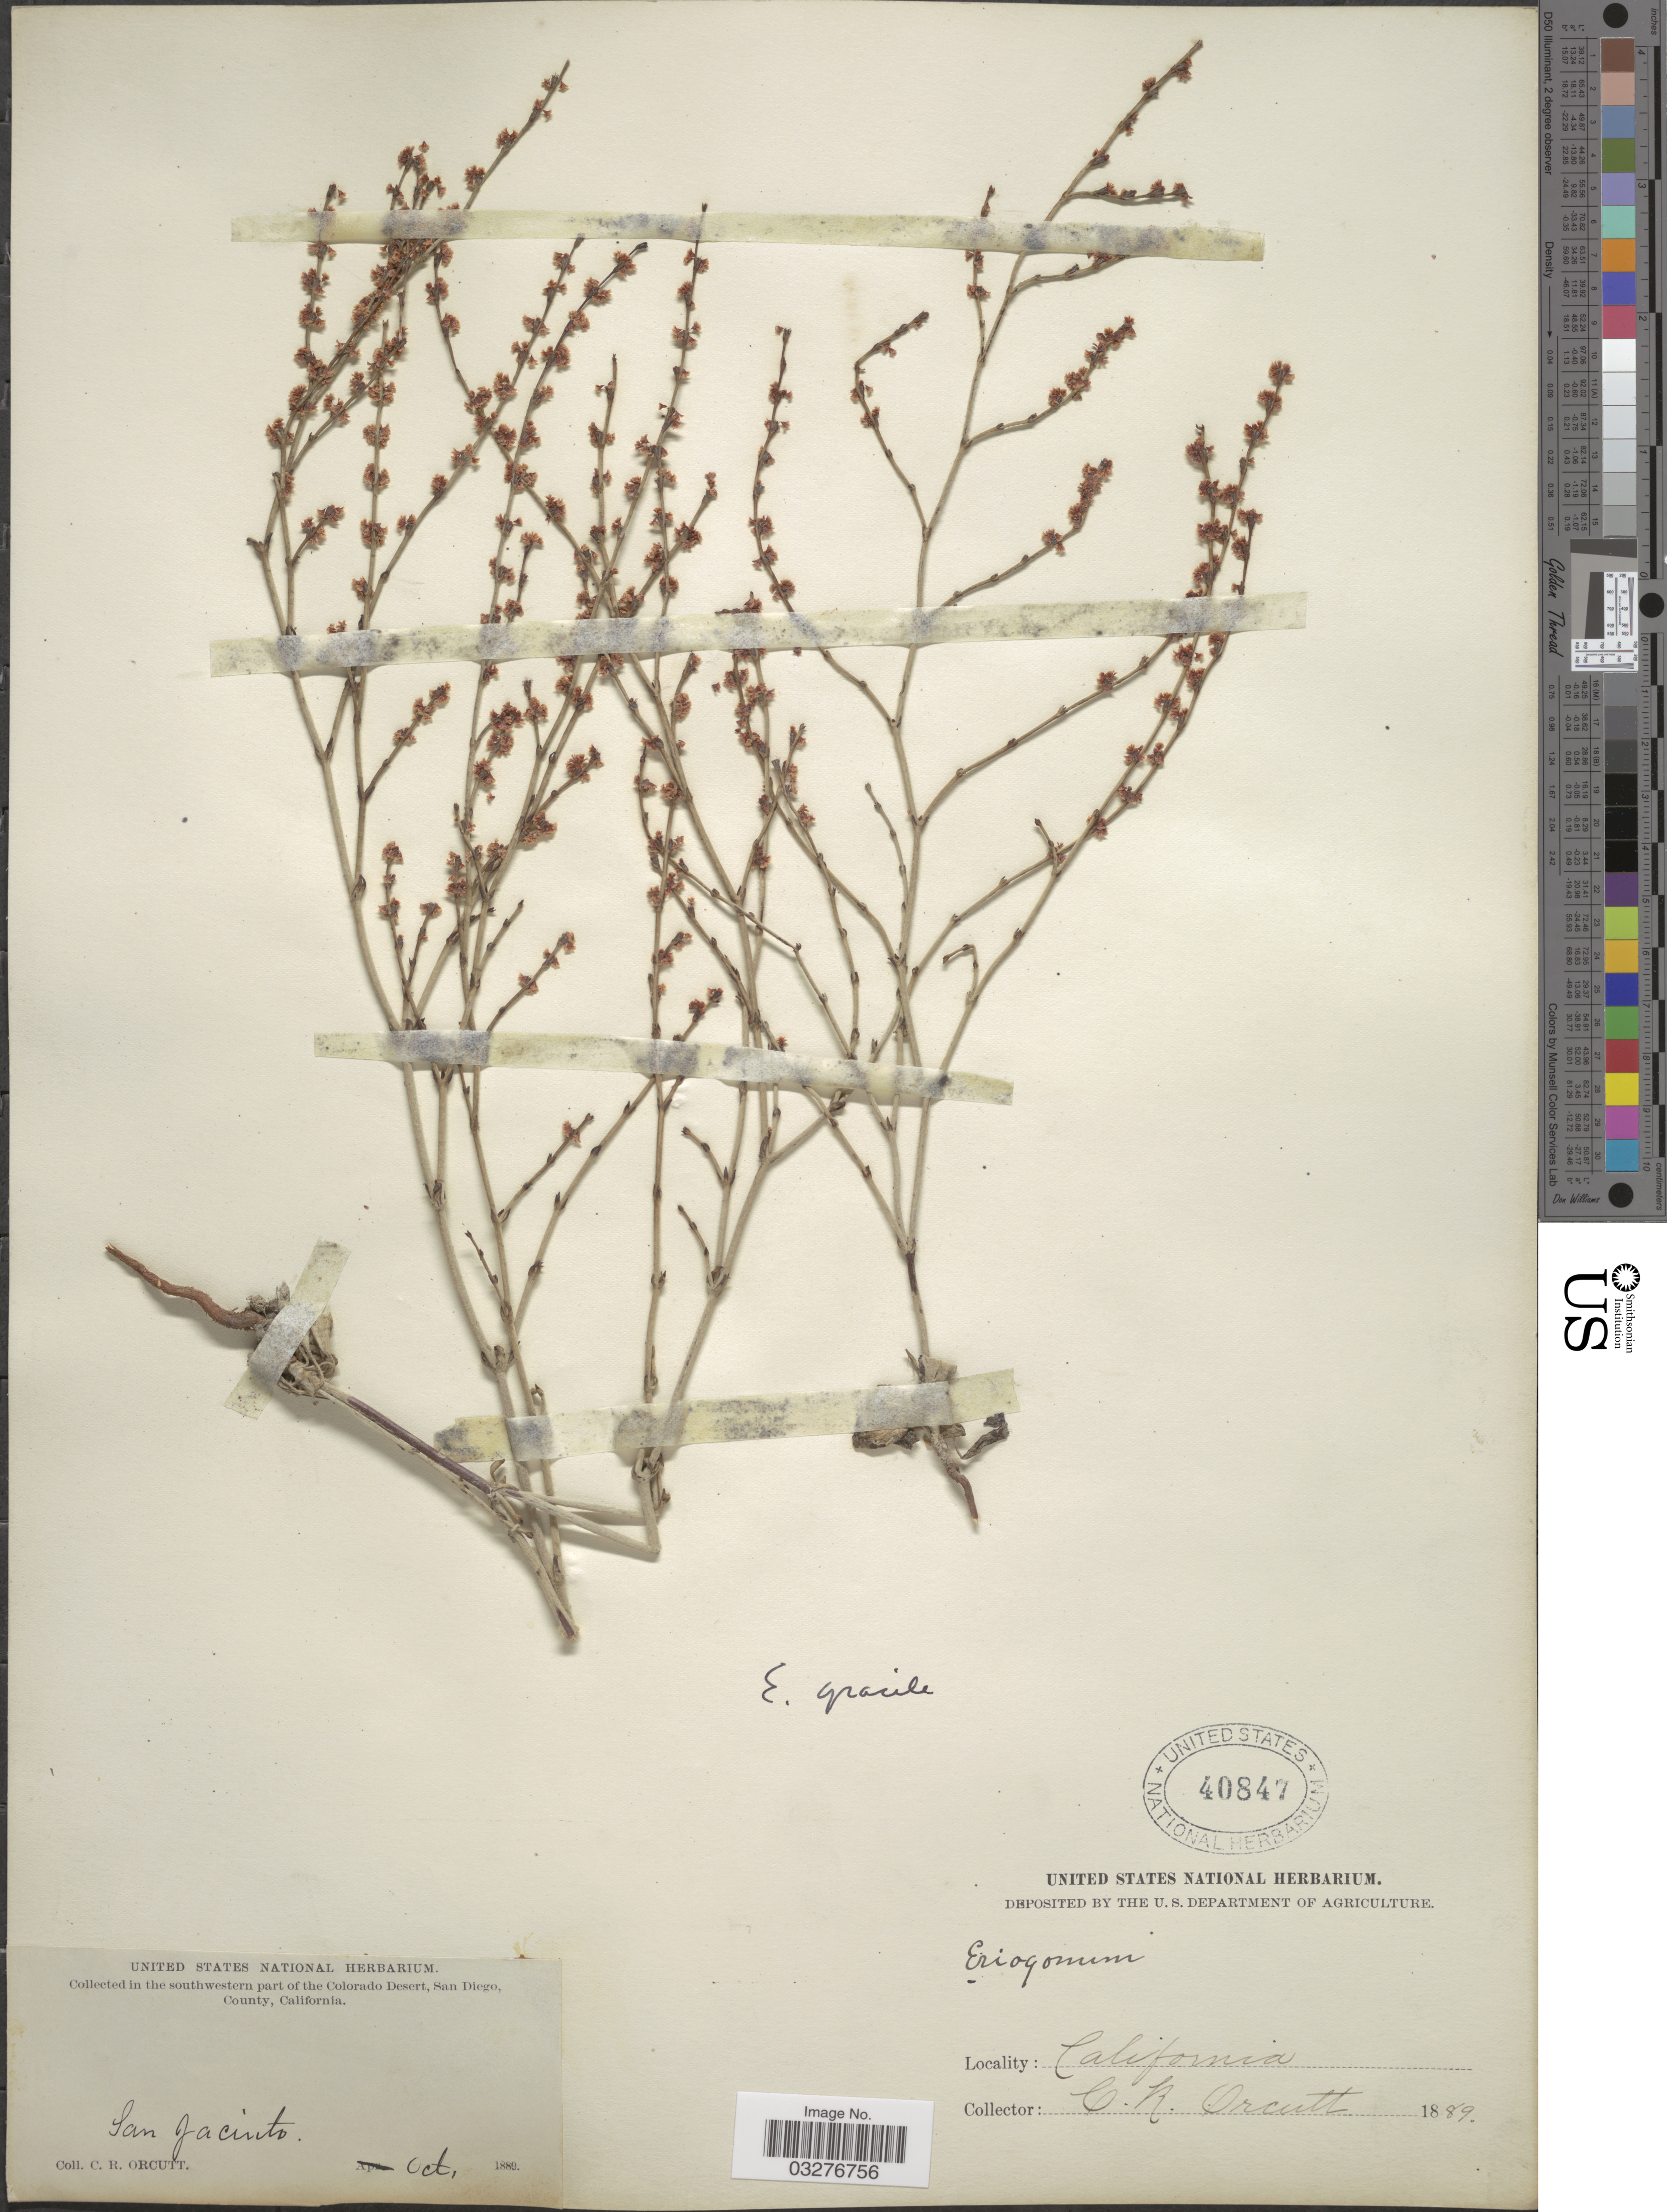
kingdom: Plantae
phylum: Tracheophyta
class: Magnoliopsida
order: Caryophyllales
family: Polygonaceae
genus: Eriogonum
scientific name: Eriogonum gracile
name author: Benth.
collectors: C. R. Orcutt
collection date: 1889-10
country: United States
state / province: California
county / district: San Diego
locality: Southwestern part of the Colorado Desert, San Diego, County, California. San Jacinto.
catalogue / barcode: US 40847